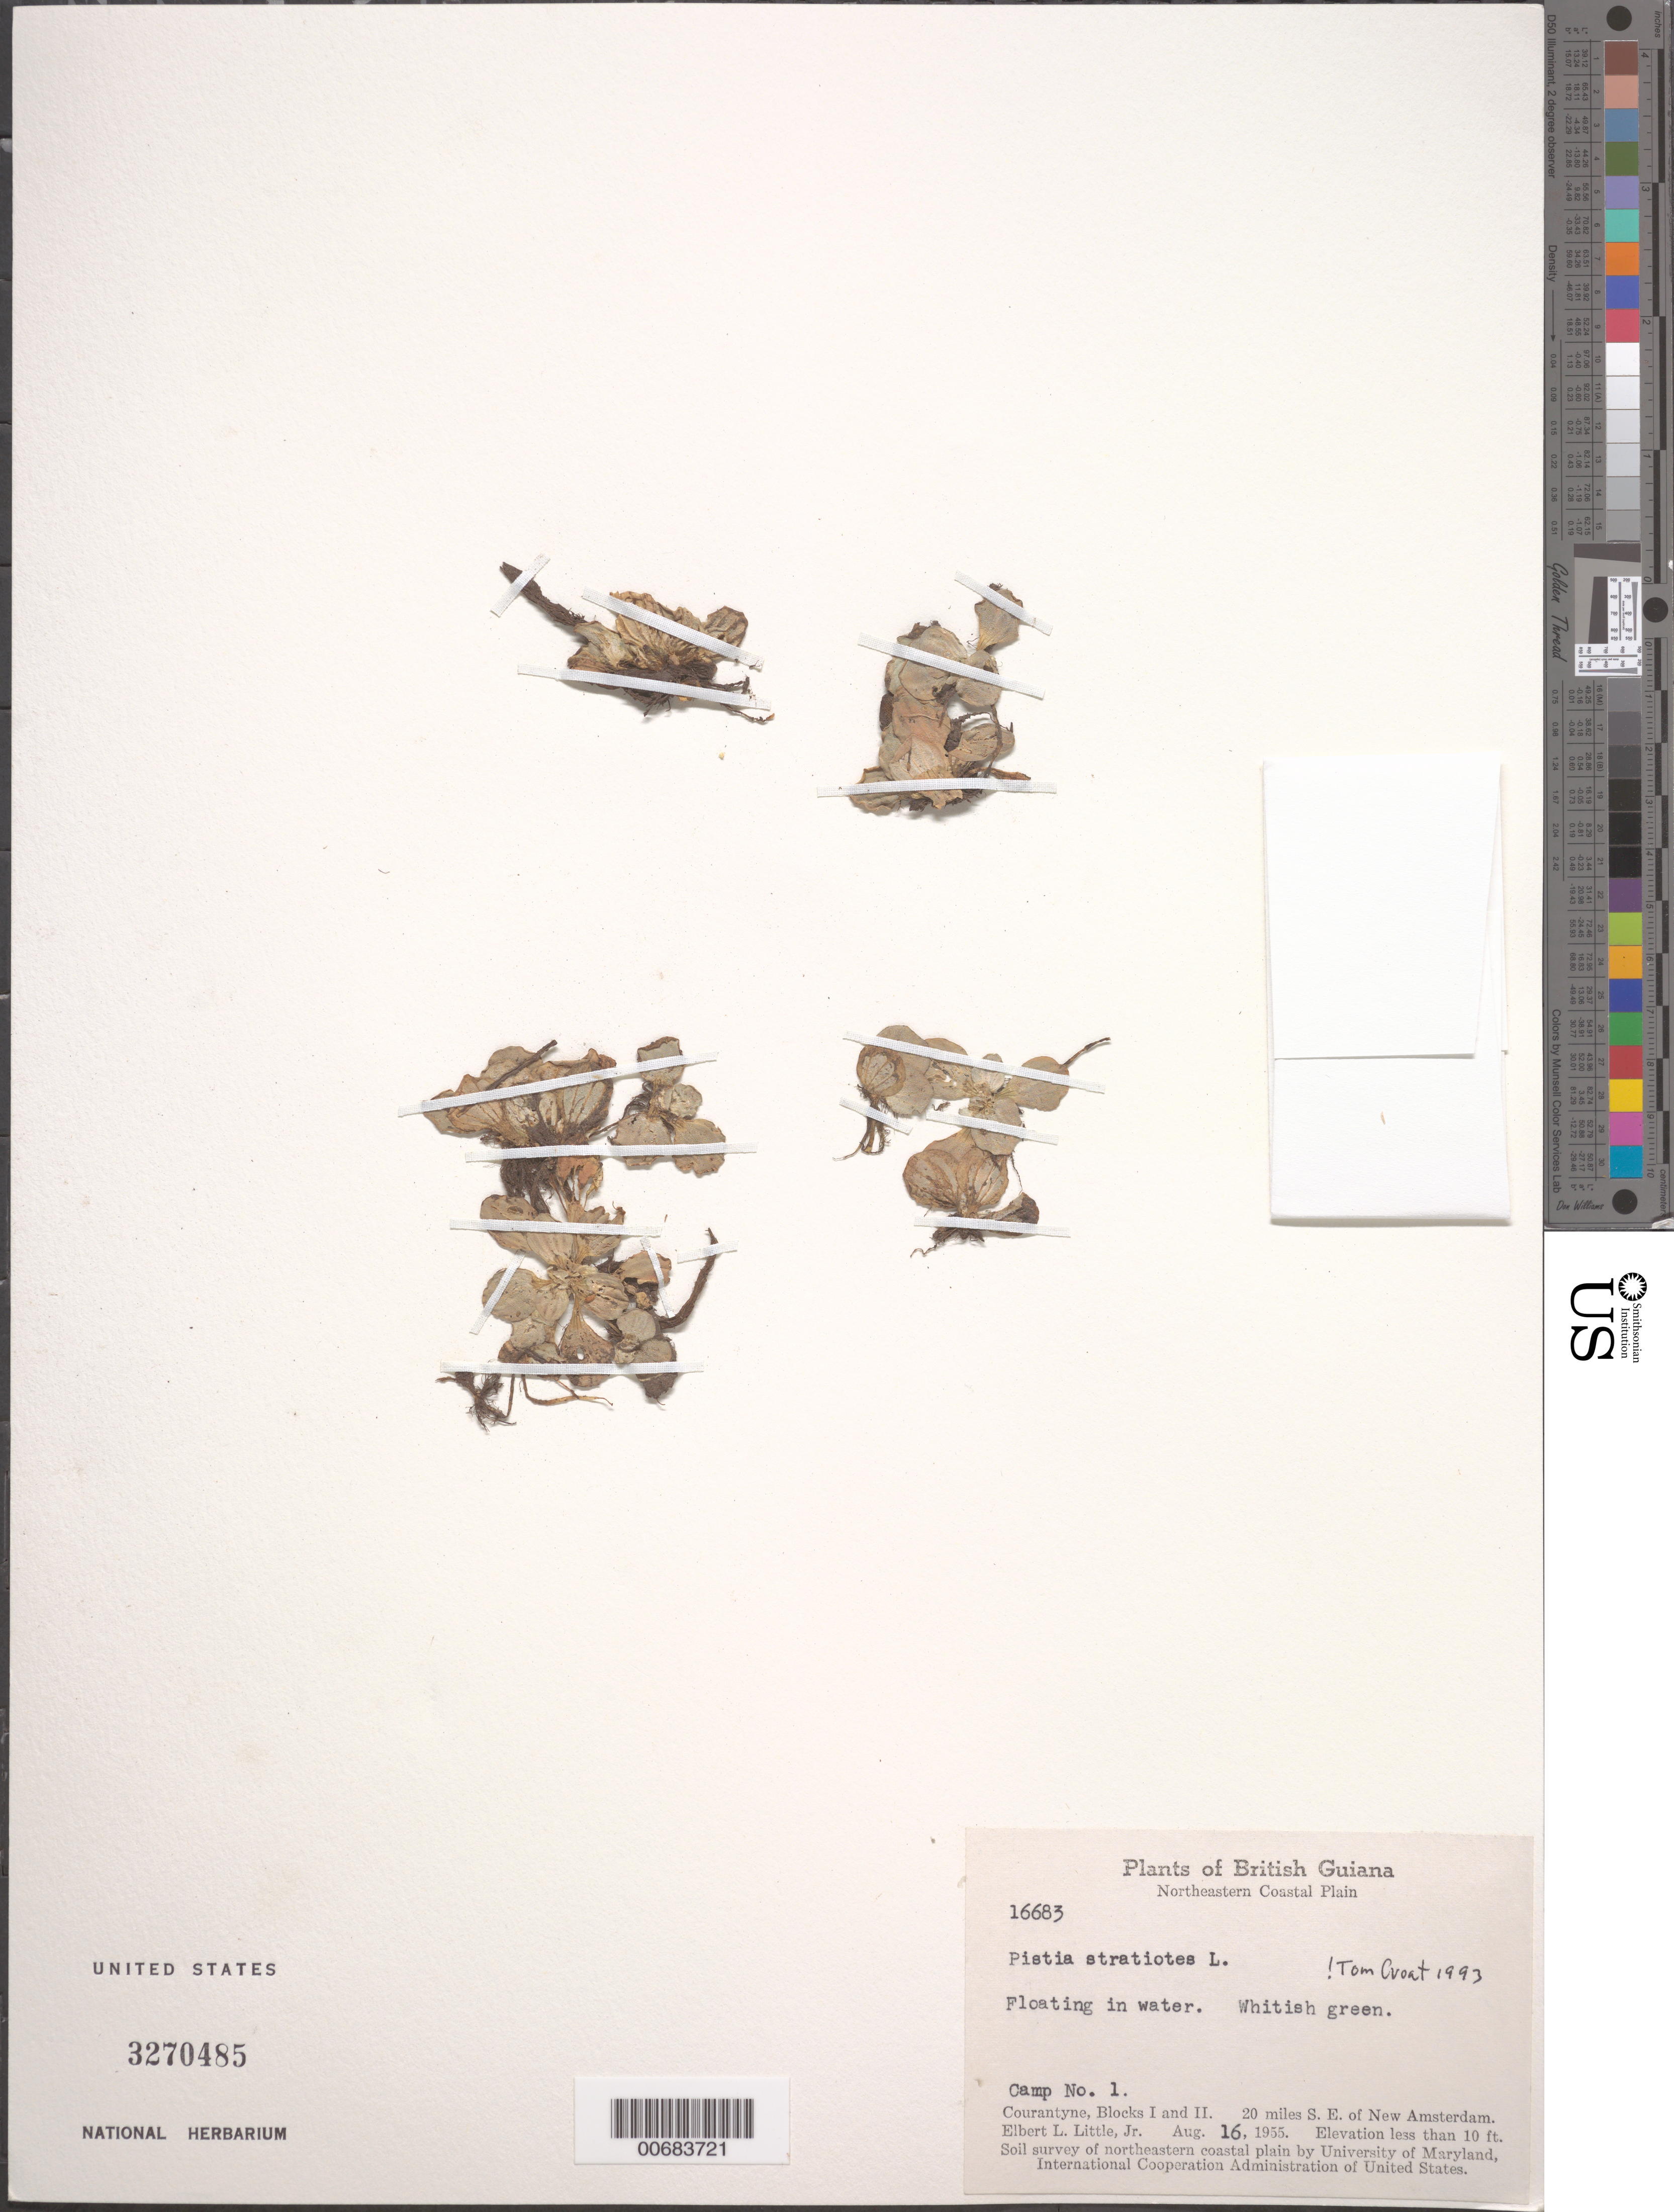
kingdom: Plantae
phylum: Tracheophyta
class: Liliopsida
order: Alismatales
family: Araceae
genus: Pistia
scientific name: Pistia stratiotes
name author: L.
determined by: Croat, Thomas B., Missouri Botanical Garden (MO)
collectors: E. L. Little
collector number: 16683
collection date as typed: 16-Aug-55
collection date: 1955-08-16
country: Guyana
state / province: E. Berbice-Corentyne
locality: Courantyne, Blocks I & II. 20 mi. SE of New Amsterdam, Camp No. 1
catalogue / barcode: US 3270485